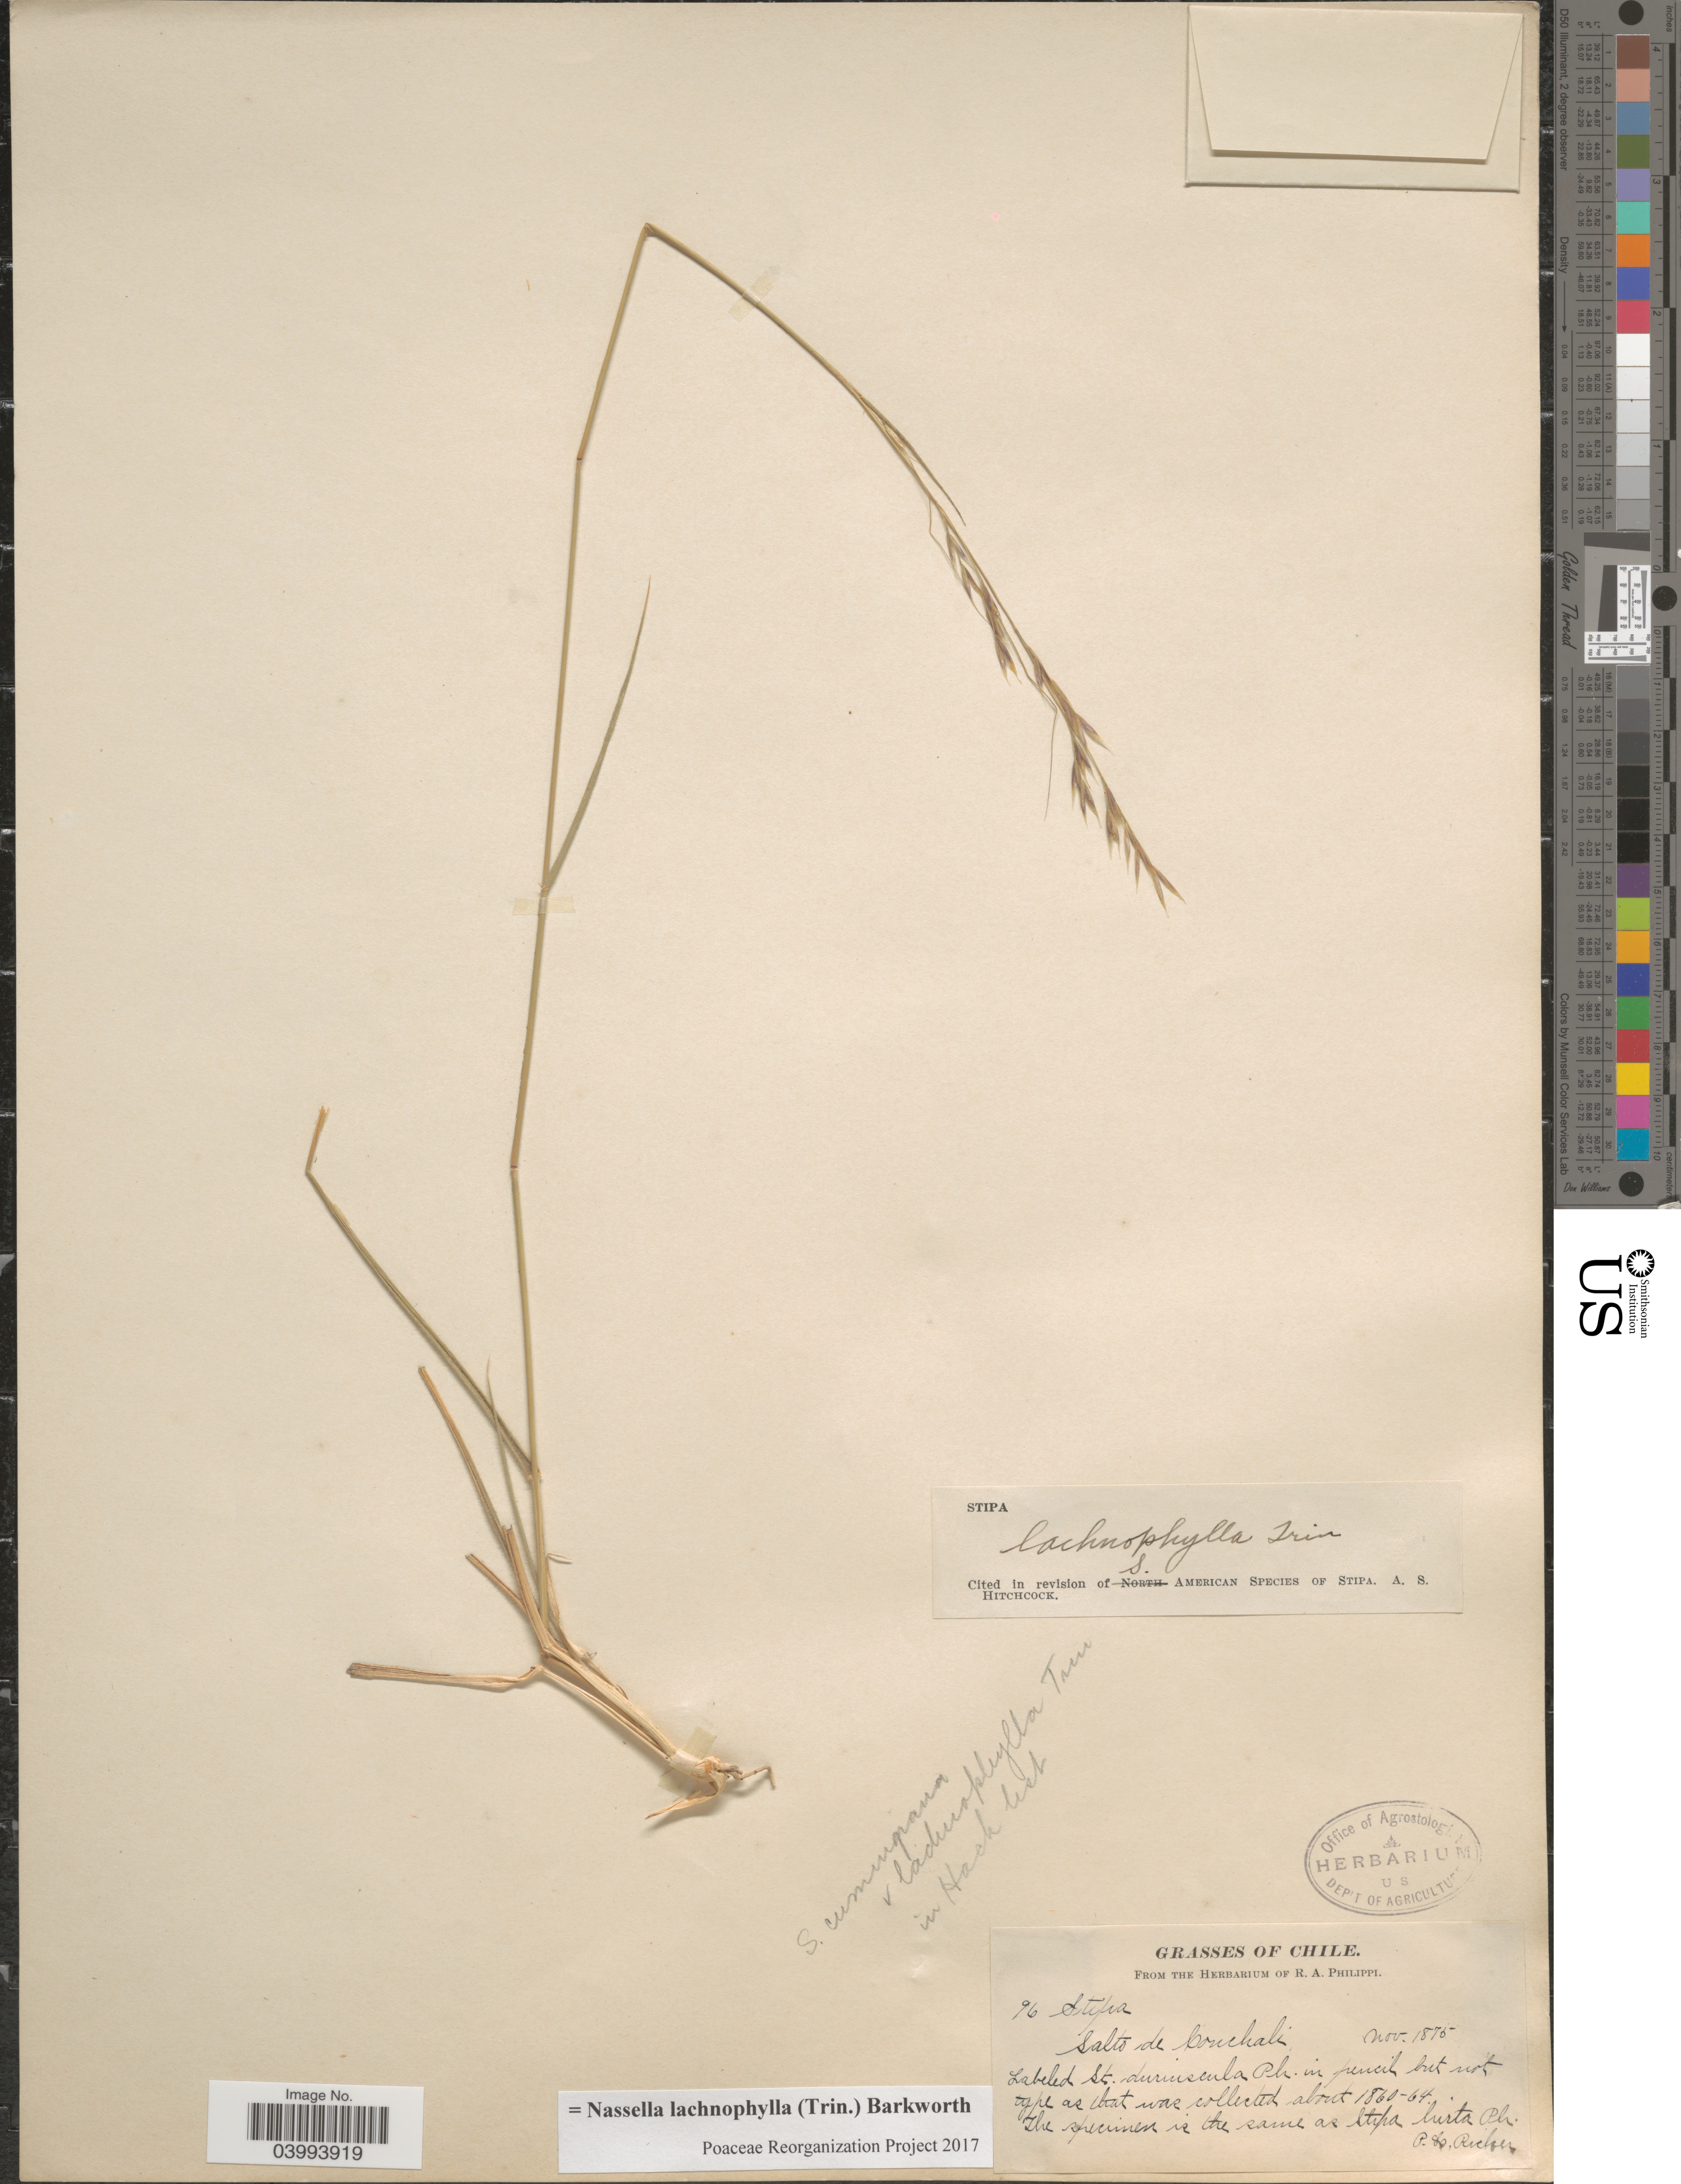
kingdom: Plantae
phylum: Tracheophyta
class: Liliopsida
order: Poales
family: Poaceae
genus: Nassella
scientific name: Nassella lachnophylla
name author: (Trin.) Barkworth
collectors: P. Ricker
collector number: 96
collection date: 1875-11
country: Chile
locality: Grasses of Chile. Salto de Conchali.